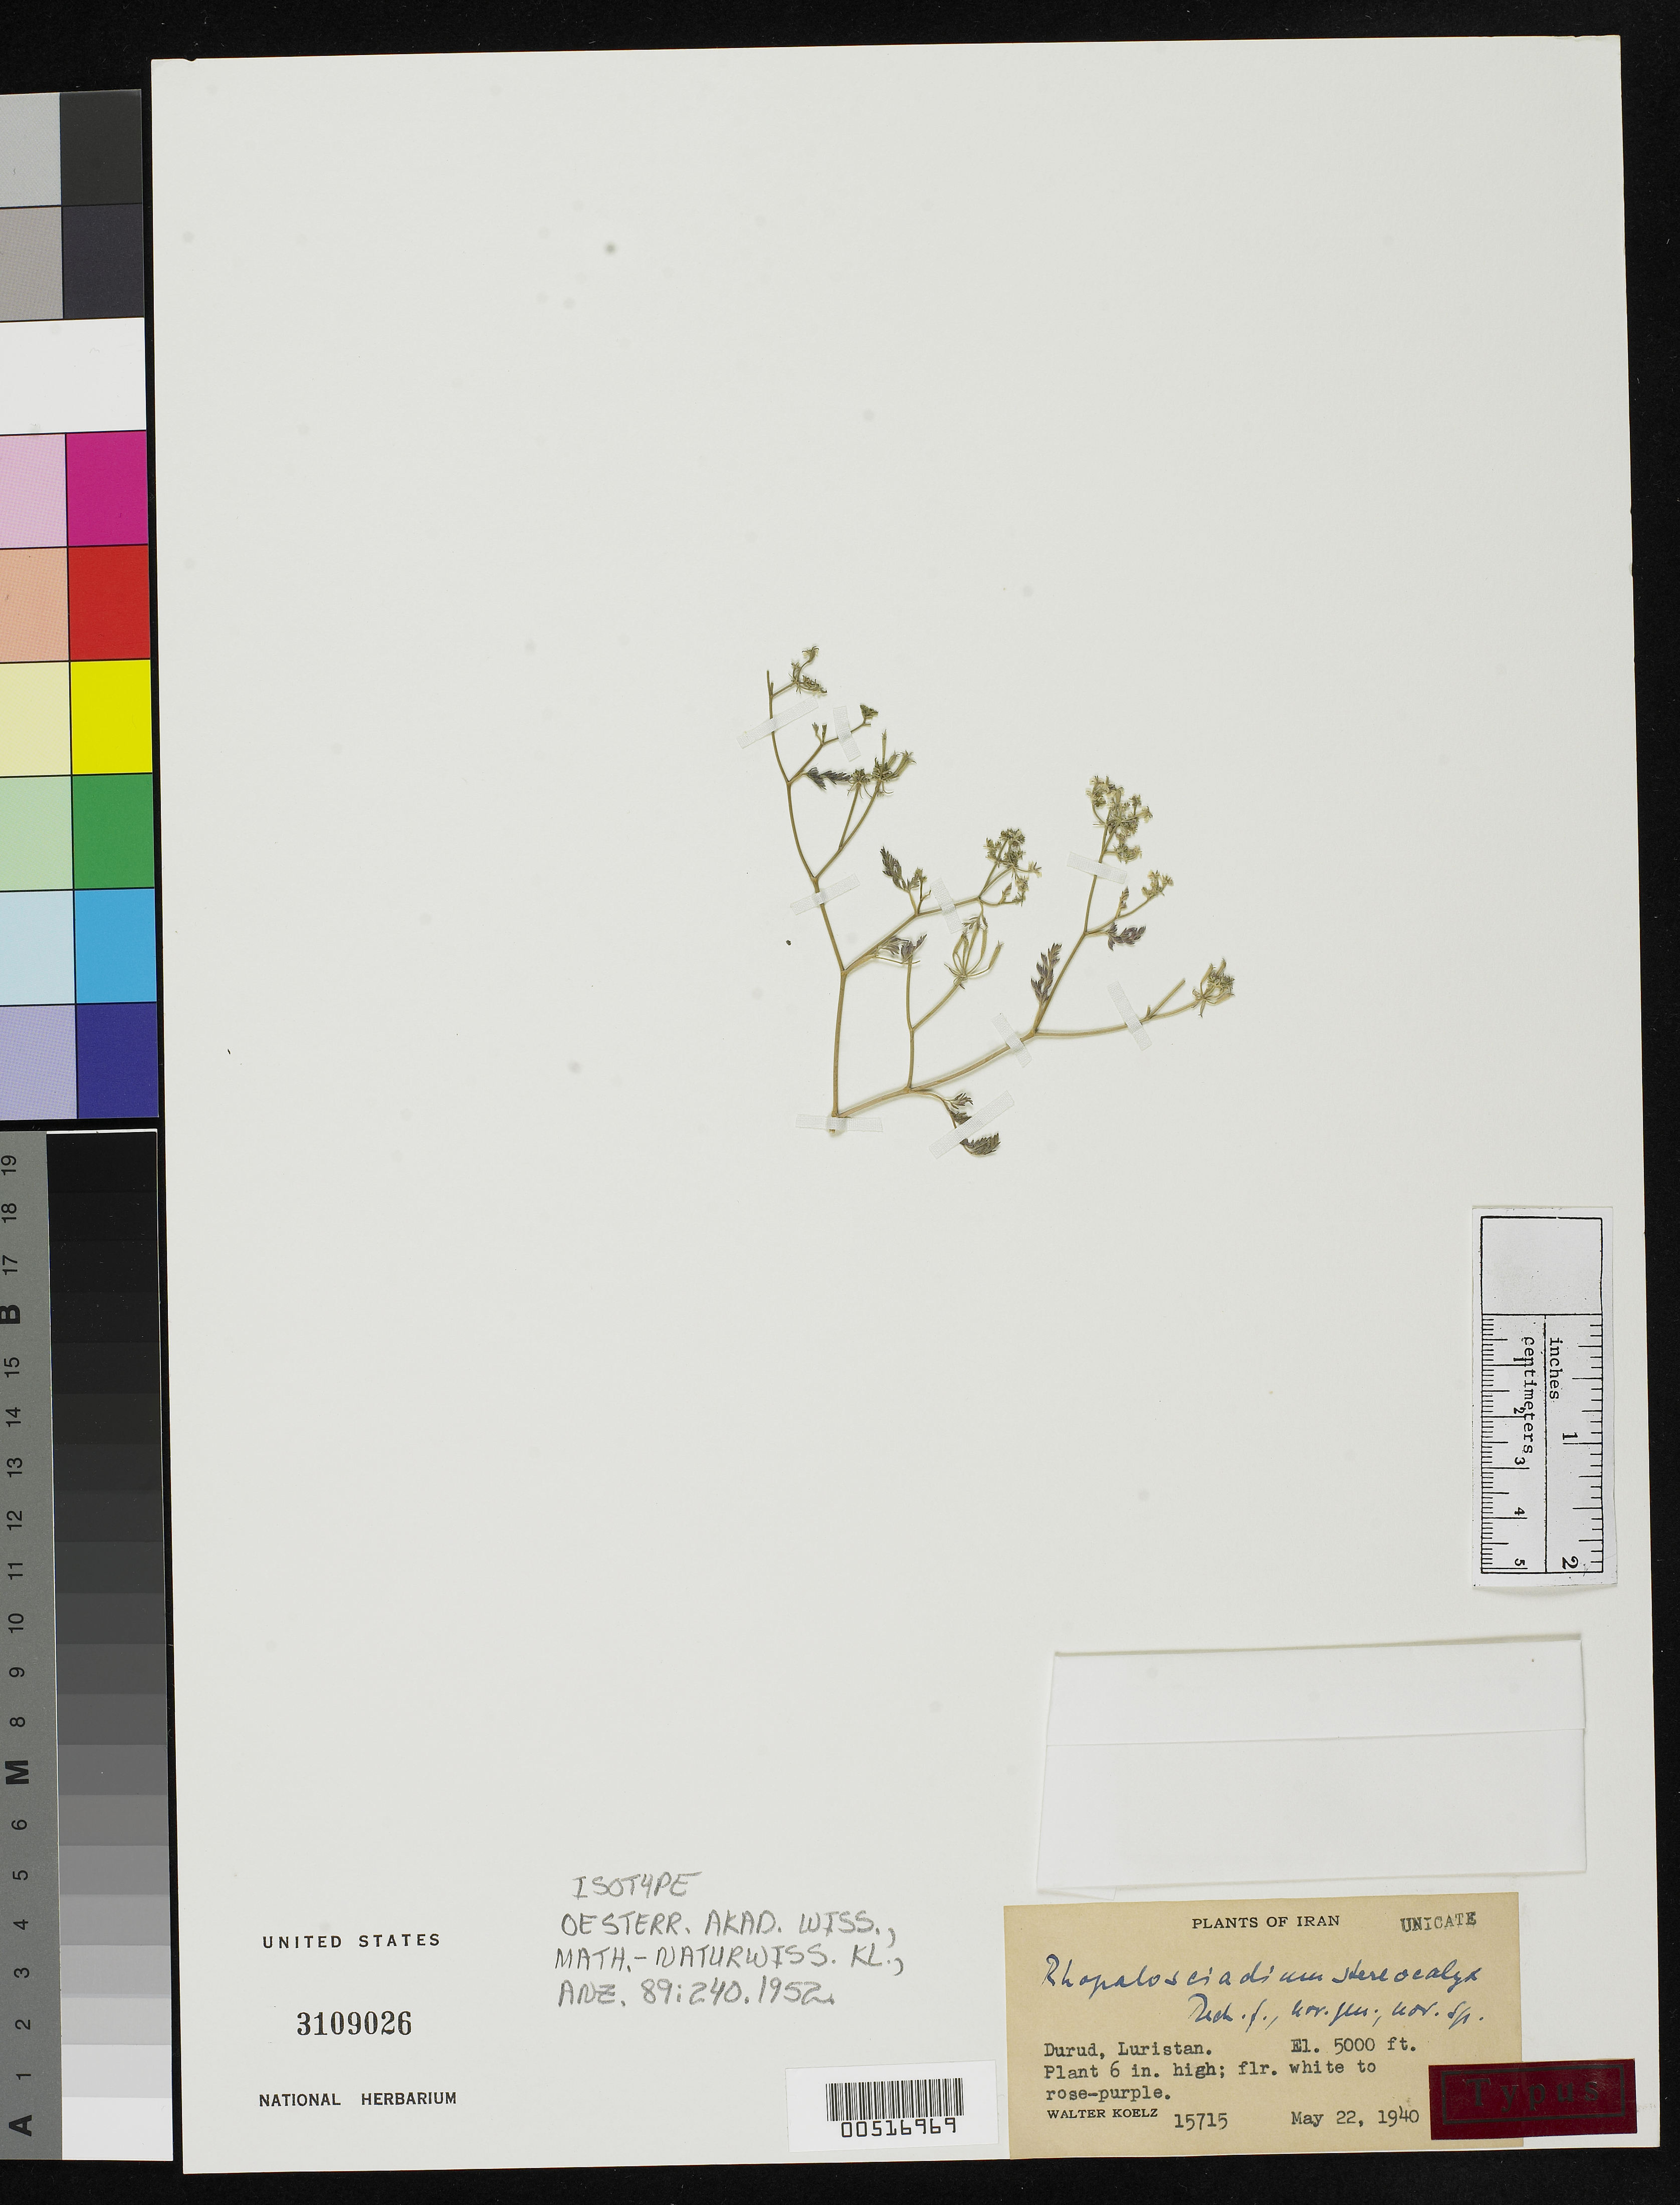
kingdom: Plantae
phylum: Tracheophyta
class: Magnoliopsida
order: Apiales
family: Apiaceae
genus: Rhopalosciadium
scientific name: Rhopalosciadium stereocalyx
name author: Rech. f.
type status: Isotype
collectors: W. N. Koelz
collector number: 15715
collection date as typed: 22 May 1940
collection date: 1940-05-22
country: Iran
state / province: Lorestan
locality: Durud.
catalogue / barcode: US 3109026